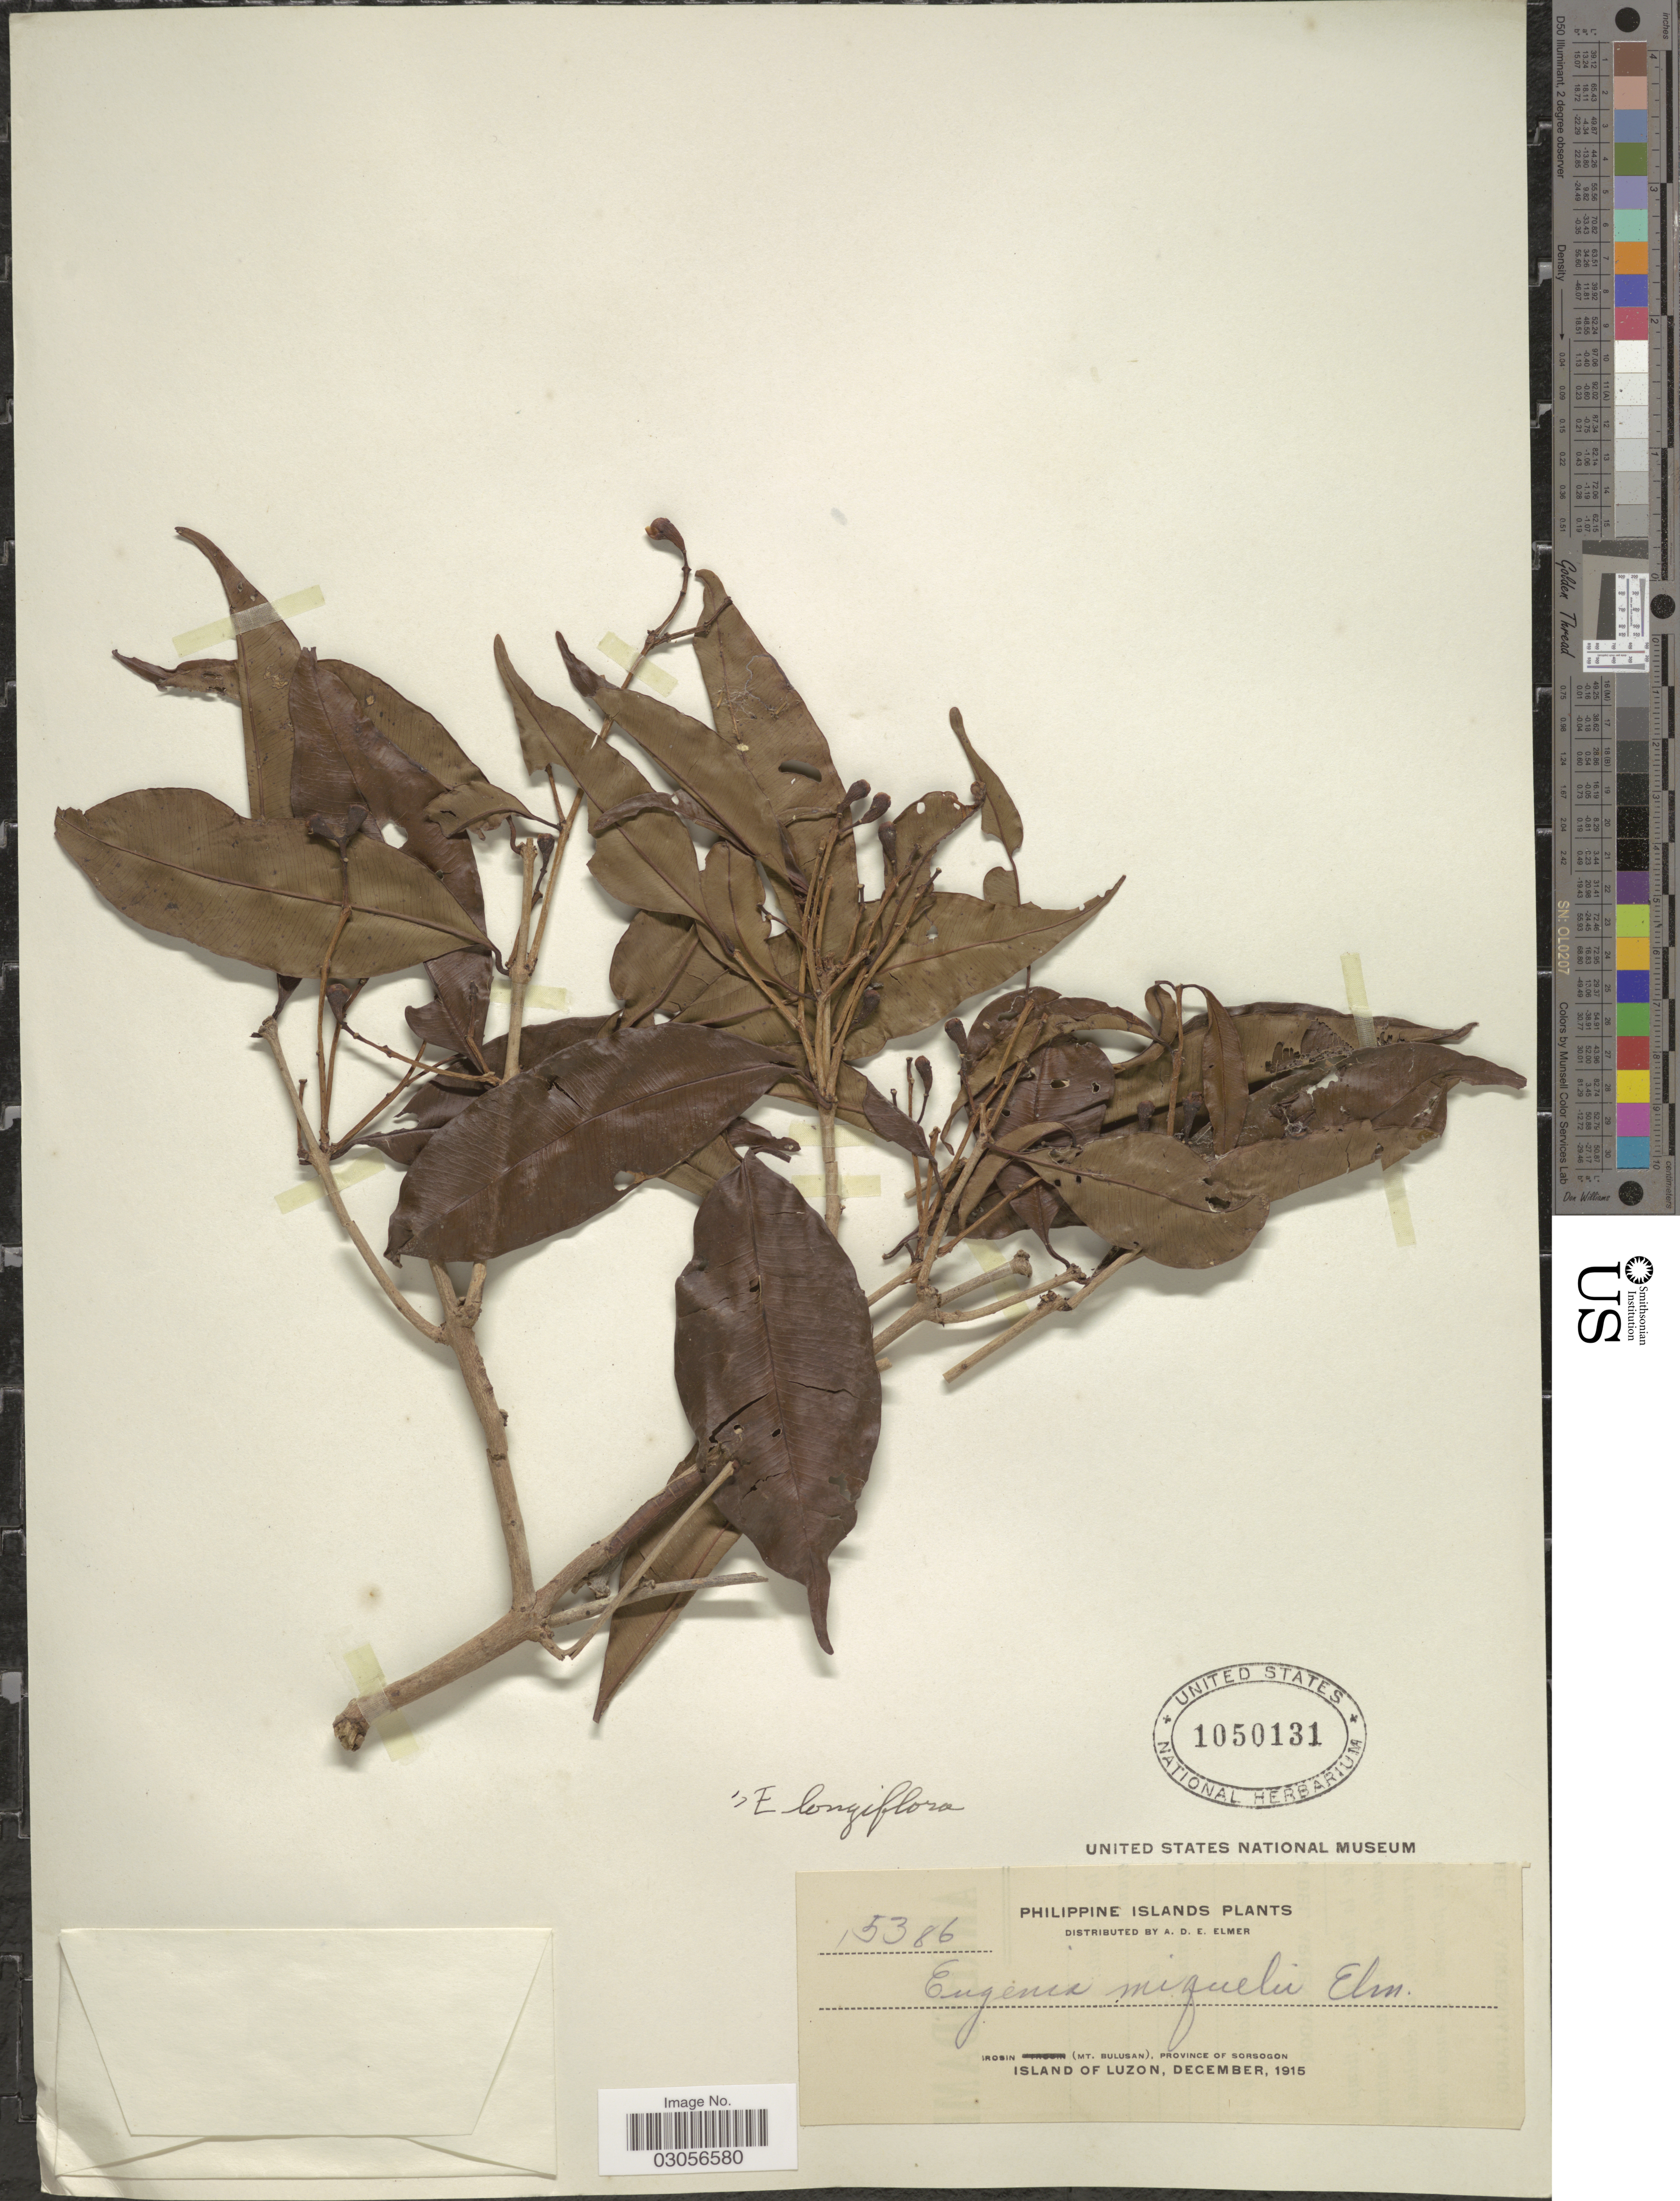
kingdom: Plantae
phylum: Tracheophyta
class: Magnoliopsida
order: Myrtales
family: Myrtaceae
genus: Syzygium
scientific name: Syzygium cerasiforme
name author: (Blume) Merr. & L.M. Perry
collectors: A. D. E. Elmer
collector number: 15386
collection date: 1915-12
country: Philippines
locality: Philippine Islands. Irosin (Mt. Bulusan). Province of Sorsogon. Island of Luzon.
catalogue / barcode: US 1050131